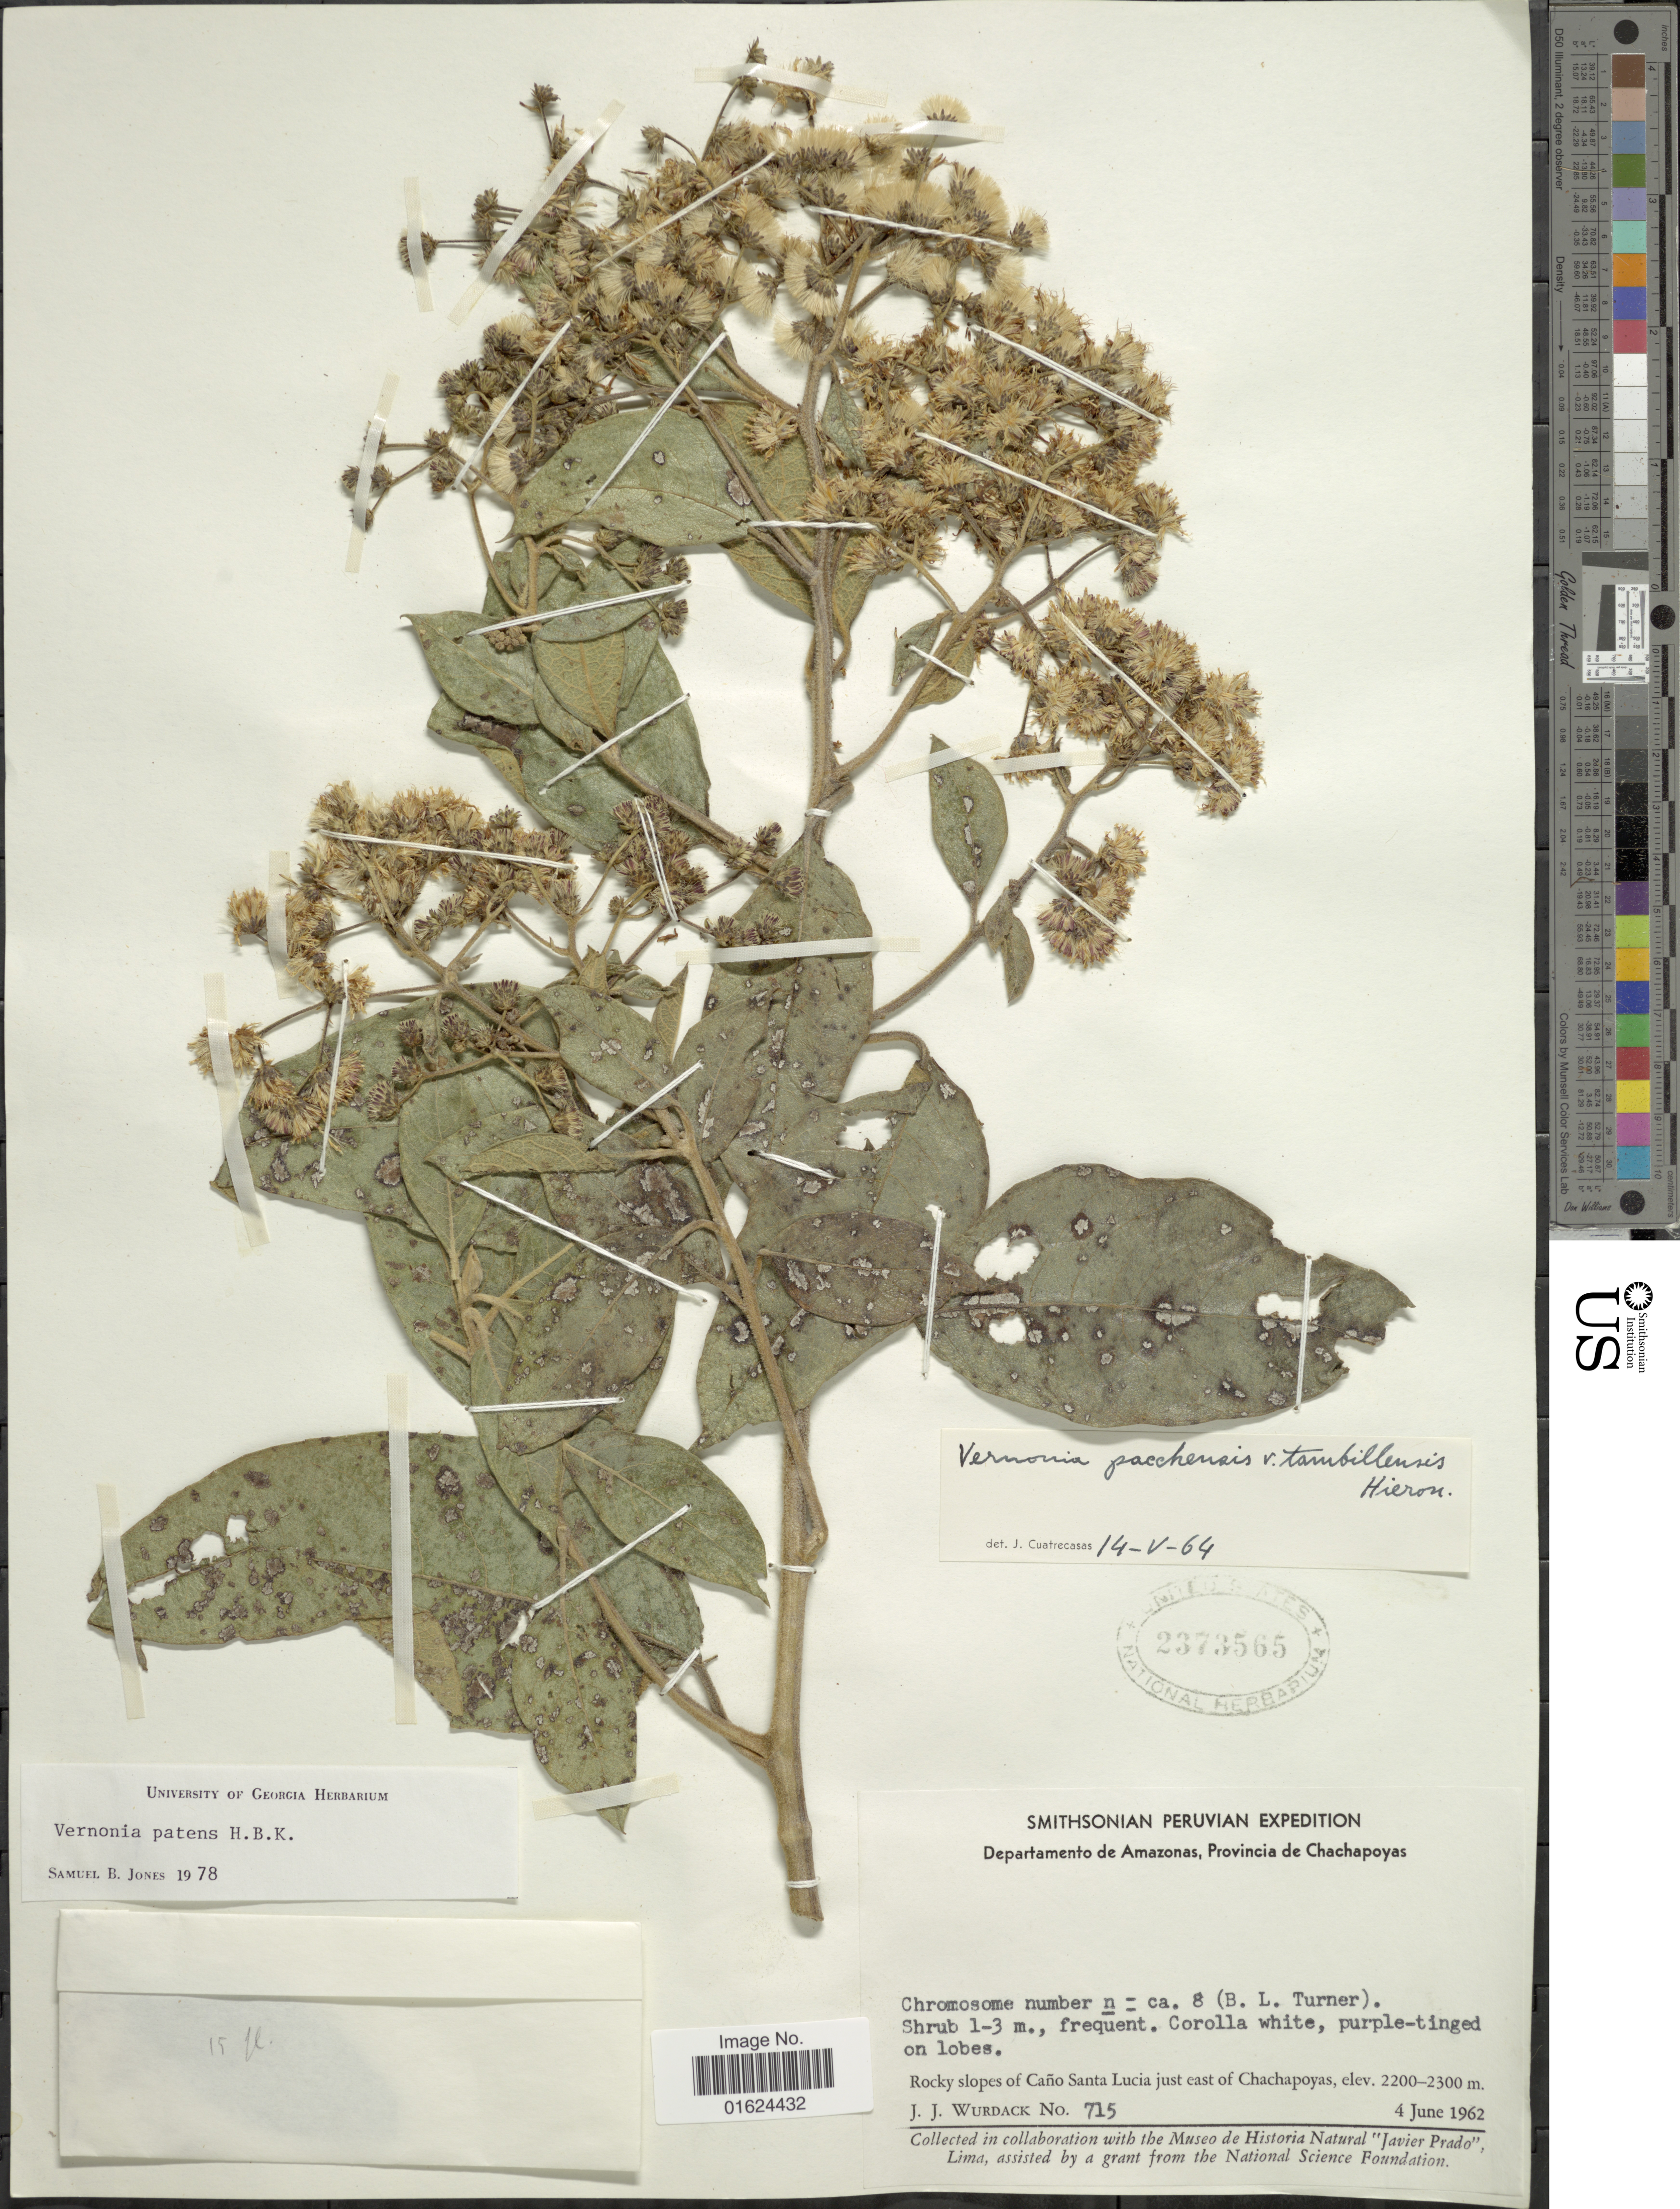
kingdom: Plantae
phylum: Tracheophyta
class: Magnoliopsida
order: Asterales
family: Asteraceae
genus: Vernonanthura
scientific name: Vernonanthura patens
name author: (Kunth) H. Rob.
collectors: J. J. Wurdack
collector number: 715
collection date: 1962-06-04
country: Peru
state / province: Amazonas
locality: Departamento de Amazonas, Provincia de Chachapoyas, Rocky slopes of Caño Santa Lucia just east of Chachapoyas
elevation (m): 2200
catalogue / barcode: US 2373565